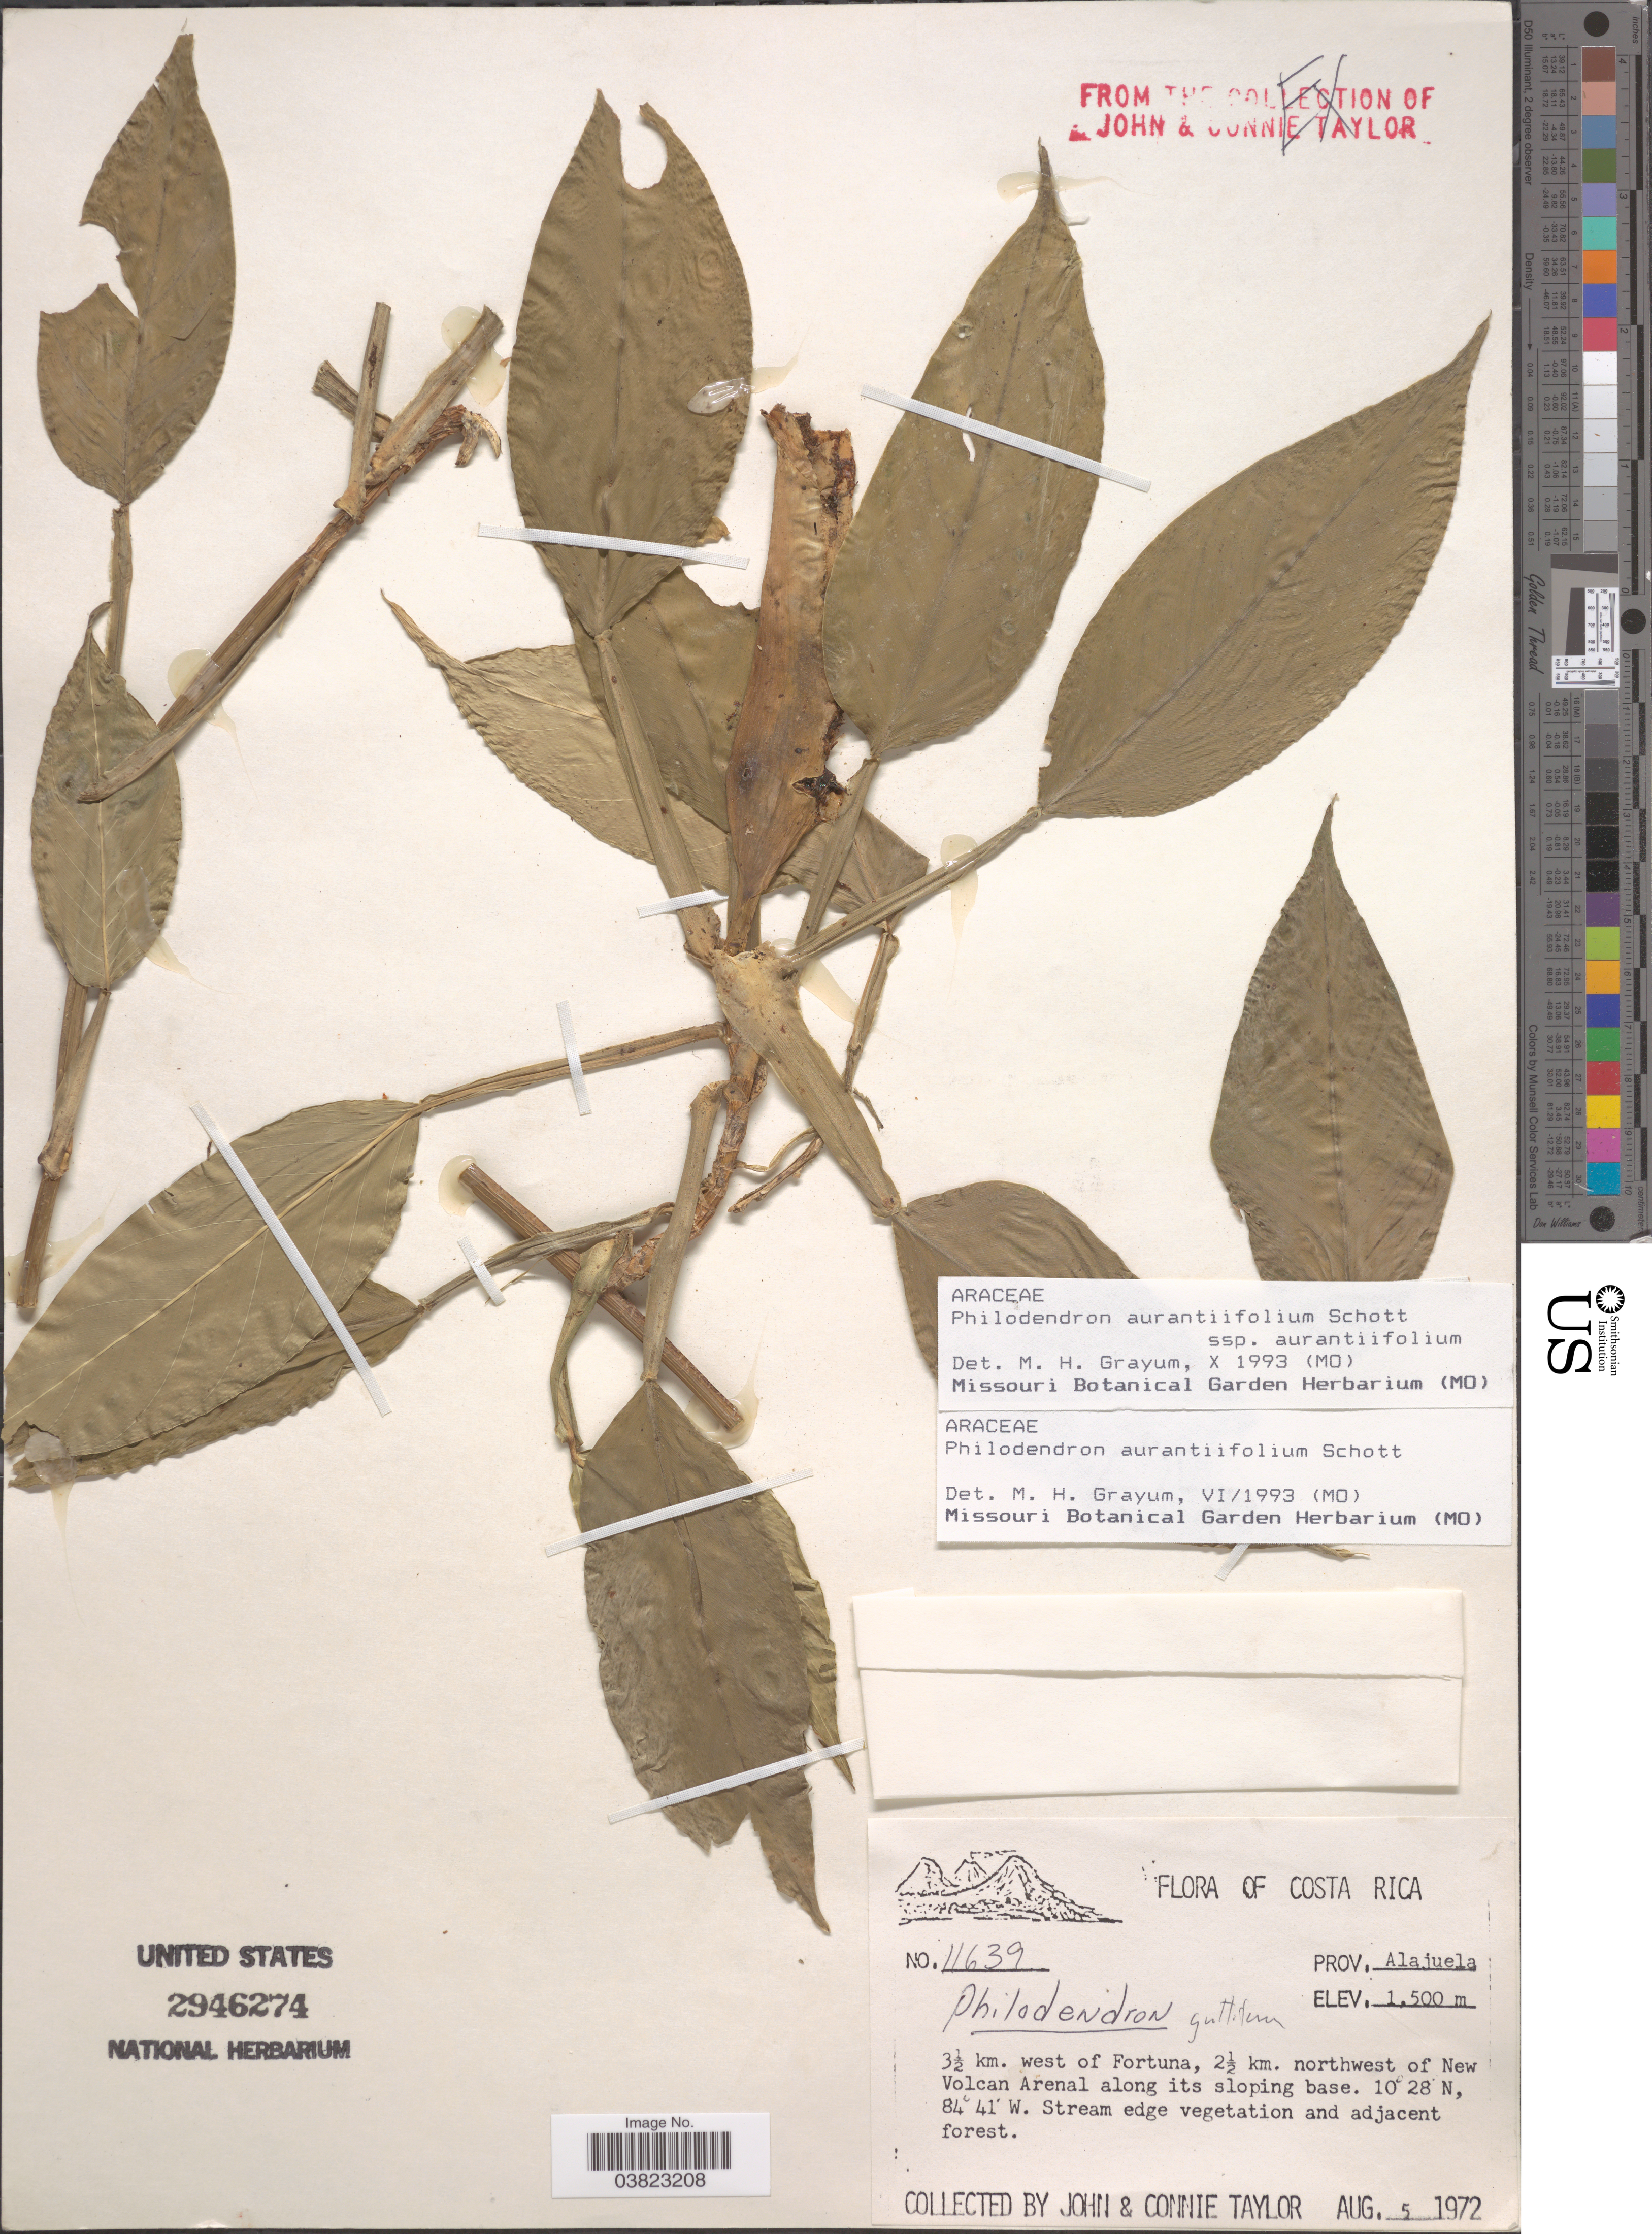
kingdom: Plantae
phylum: Tracheophyta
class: Liliopsida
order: Alismatales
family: Araceae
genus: Philodendron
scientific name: Philodendron aurantiifolium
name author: Schott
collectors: J. Taylor & C. Taylor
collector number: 11639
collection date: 1972-08-05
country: Costa Rica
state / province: Alajuela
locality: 3½ km. west of Fortuna, 2½ km. northwest of New Volcan Arenal along its sloping base. Stream edge vegetation and adjacent forest.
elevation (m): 1500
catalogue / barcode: US 2946274